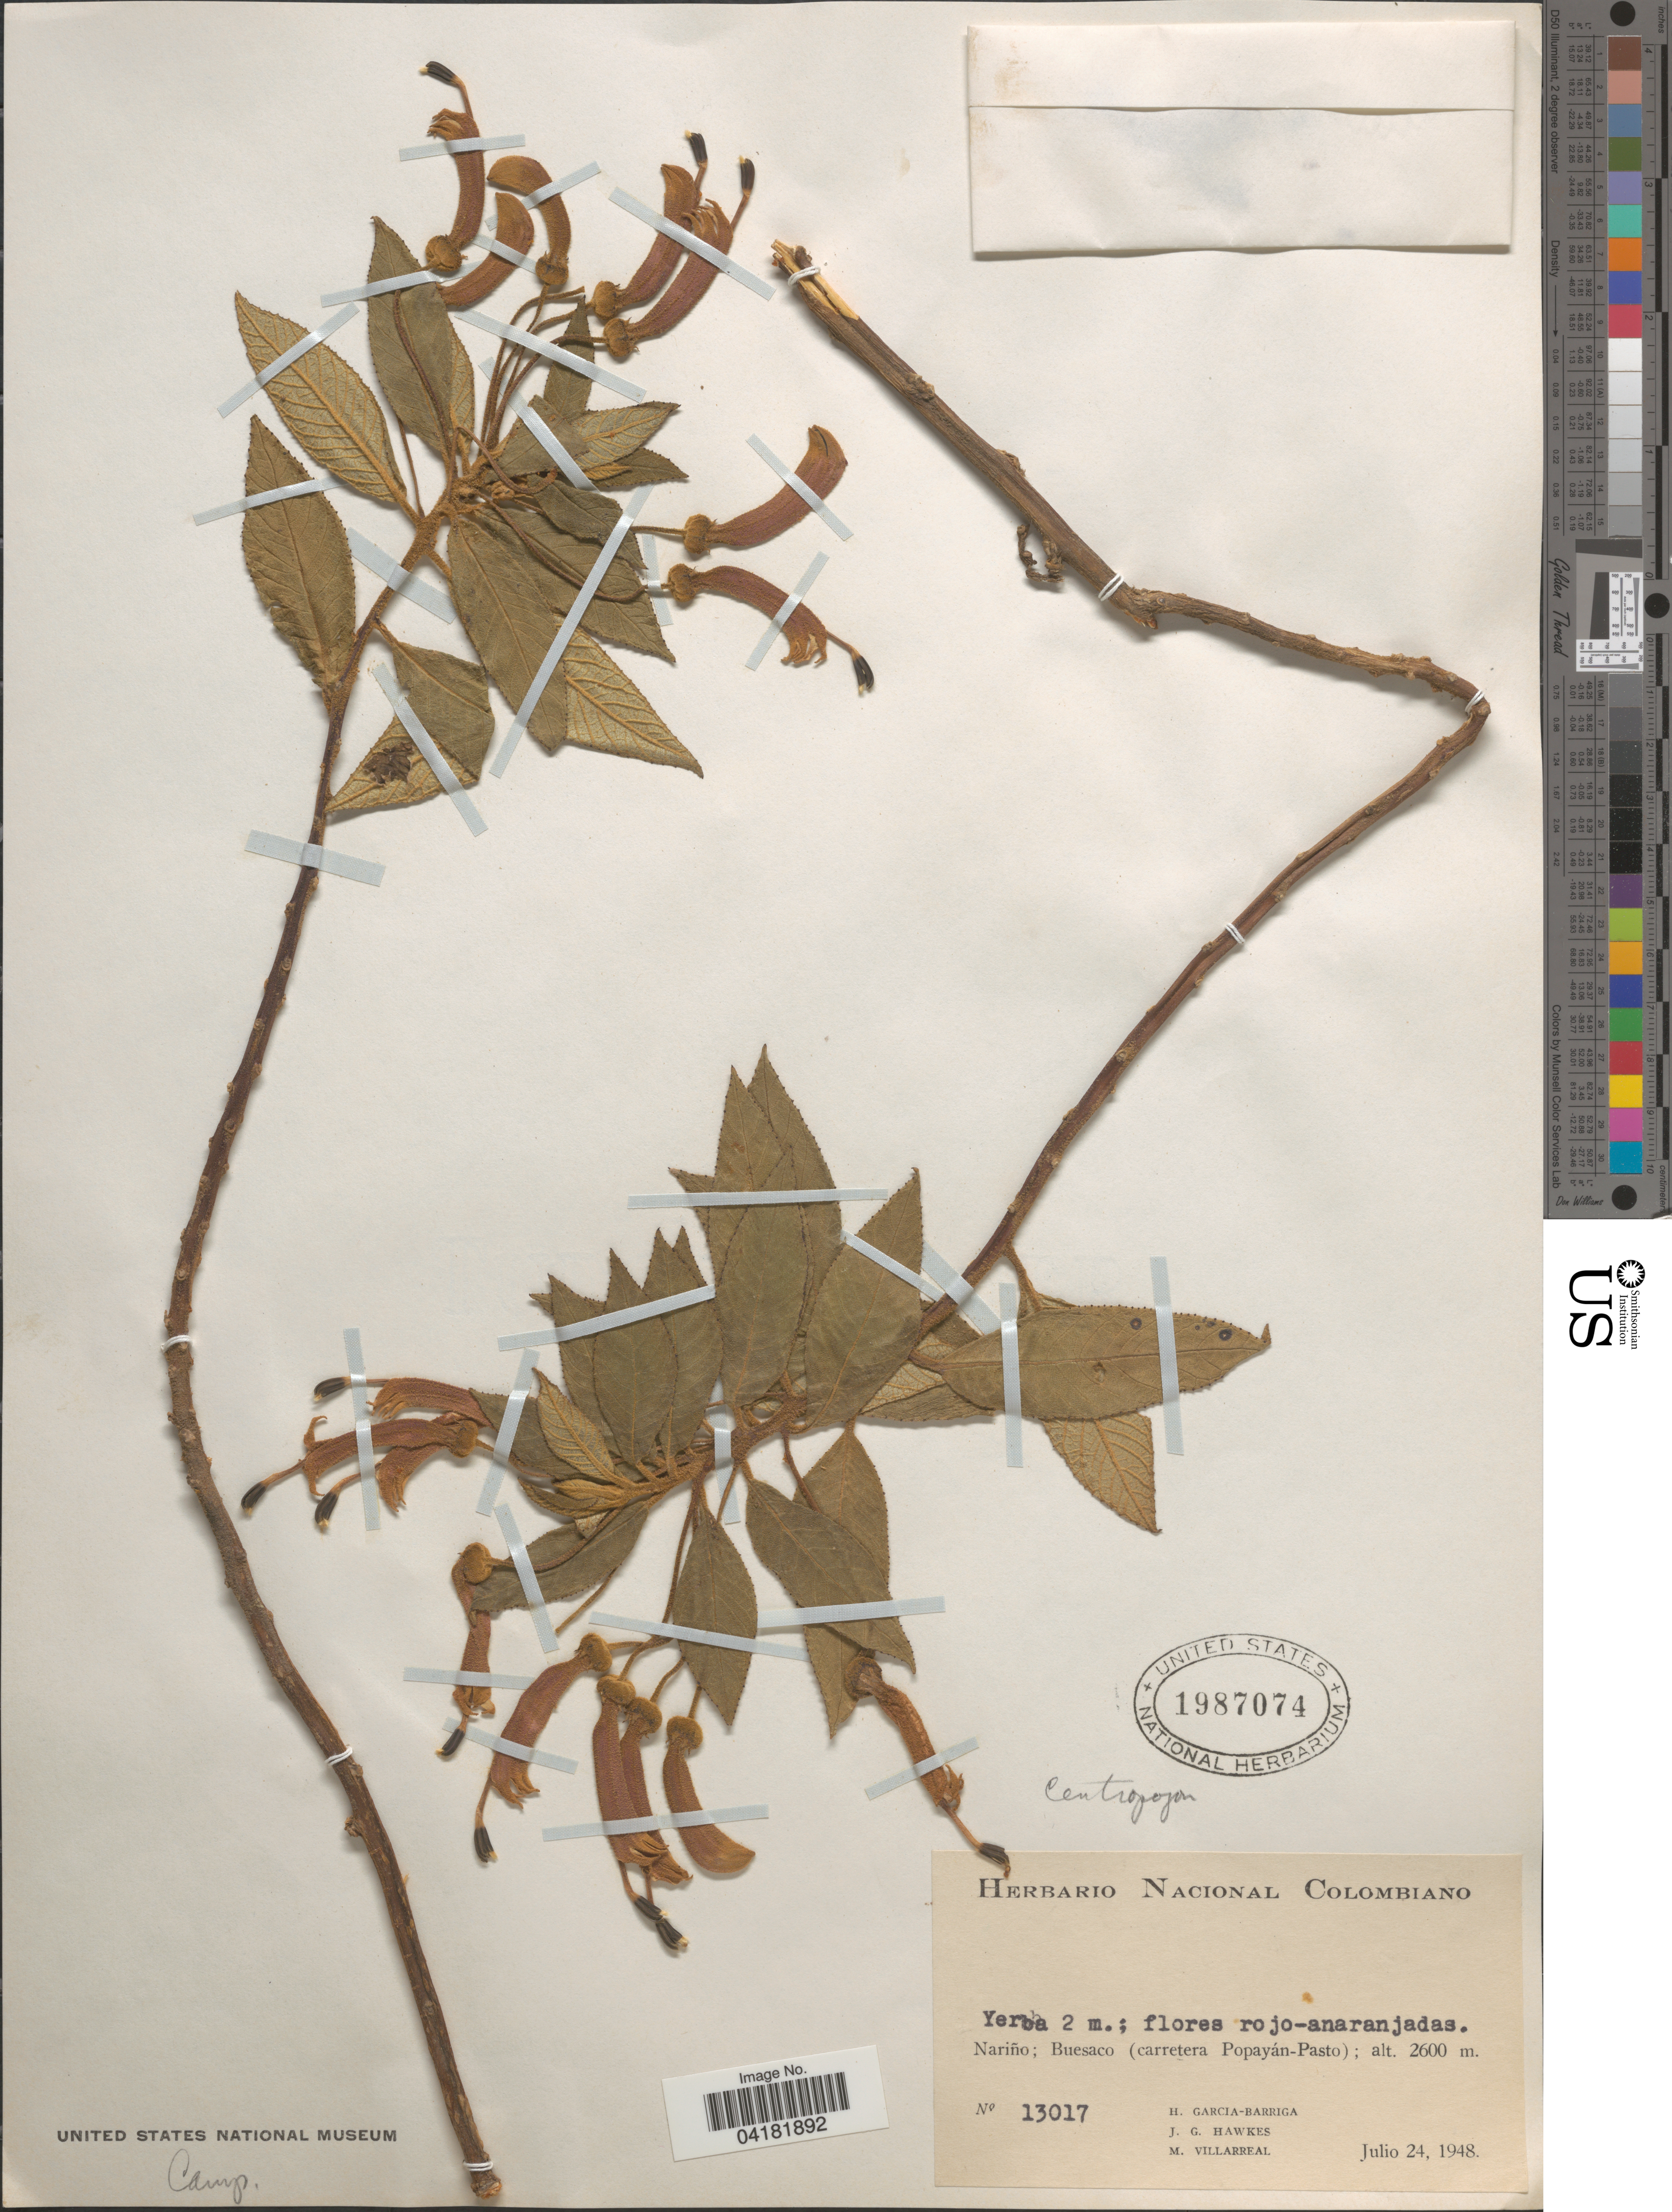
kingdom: Plantae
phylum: Tracheophyta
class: Magnoliopsida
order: Asterales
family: Campanulaceae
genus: Centropogon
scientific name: Centropogon sp.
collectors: H. García Barriga, J. Hawkes & M. Villarreal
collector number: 13017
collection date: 1948-07-24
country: Colombia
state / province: Nariño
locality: Buesaco (carretera Popayán-Pasto).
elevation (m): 2600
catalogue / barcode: US 1987074